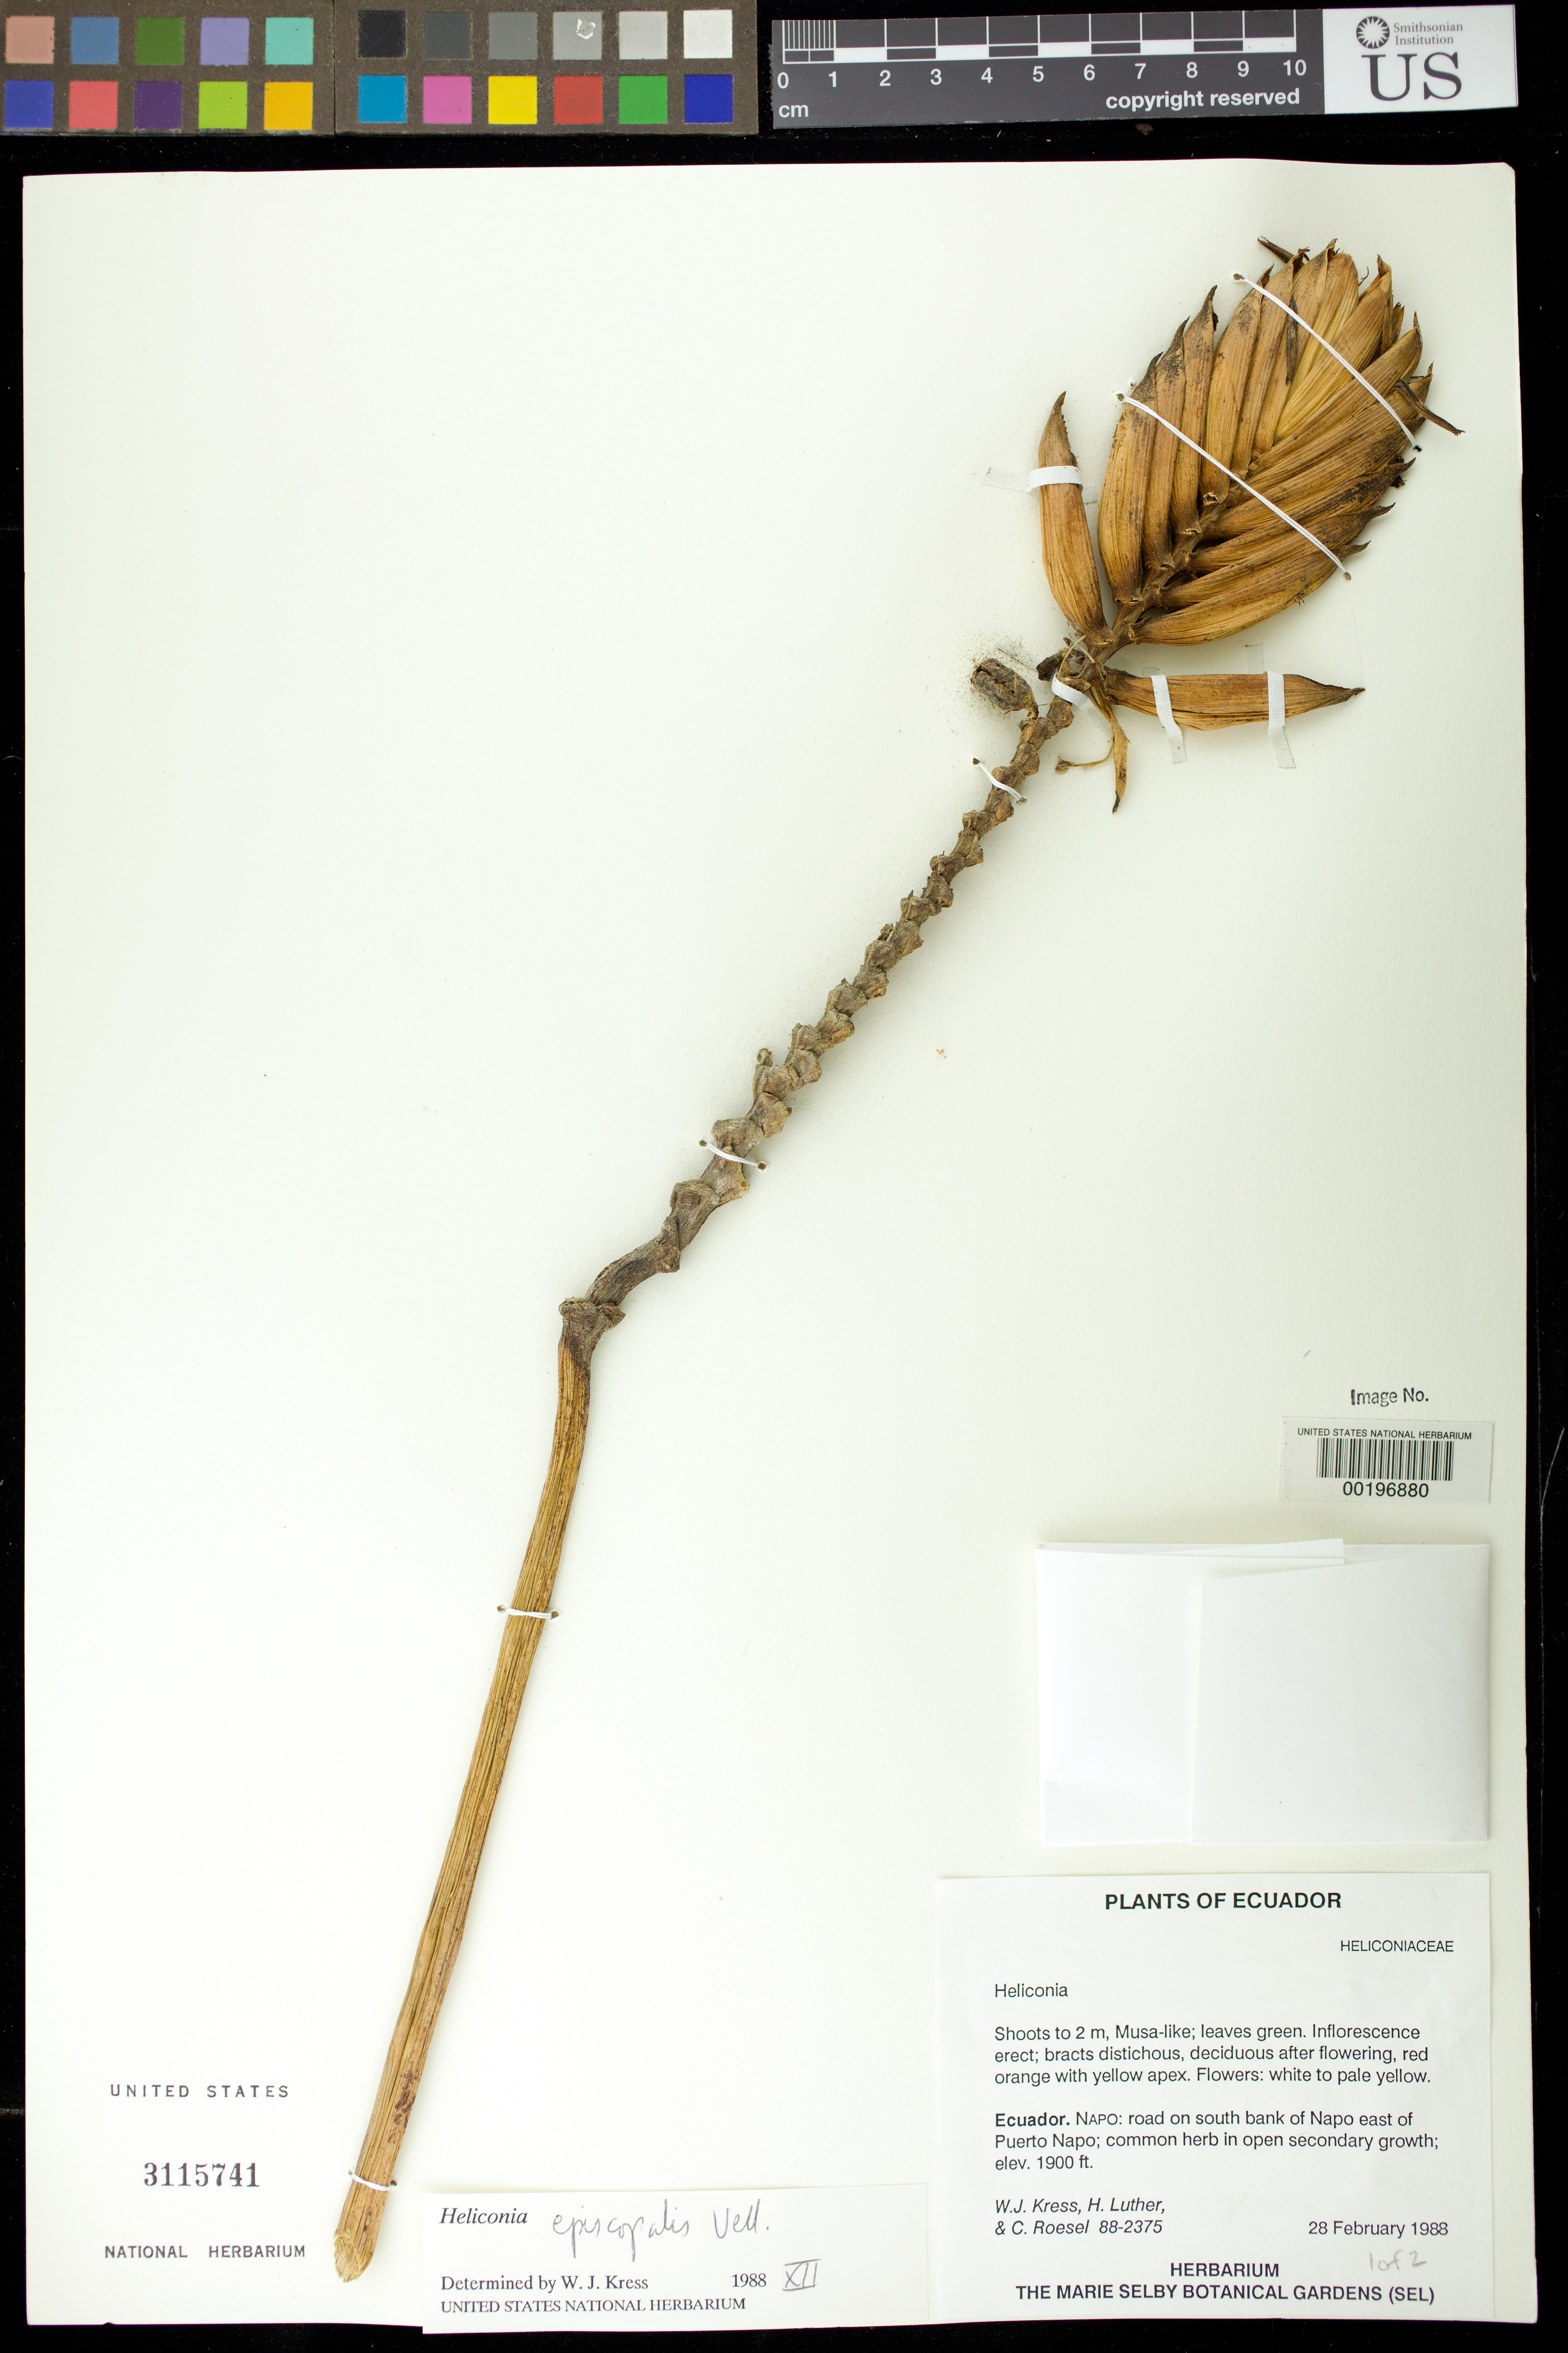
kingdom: Plantae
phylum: Tracheophyta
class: Liliopsida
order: Zingiberales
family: Heliconiaceae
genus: Heliconia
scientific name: Heliconia episcopalis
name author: Vell.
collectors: W. J. Kress, Harry E. Luther & C. S. Roesel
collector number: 88-2375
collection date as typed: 28 Feb 1988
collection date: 1988-02-28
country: Ecuador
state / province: Napo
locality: Road on south bank of Napo E of Puerto Napo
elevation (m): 579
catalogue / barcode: US 3115741